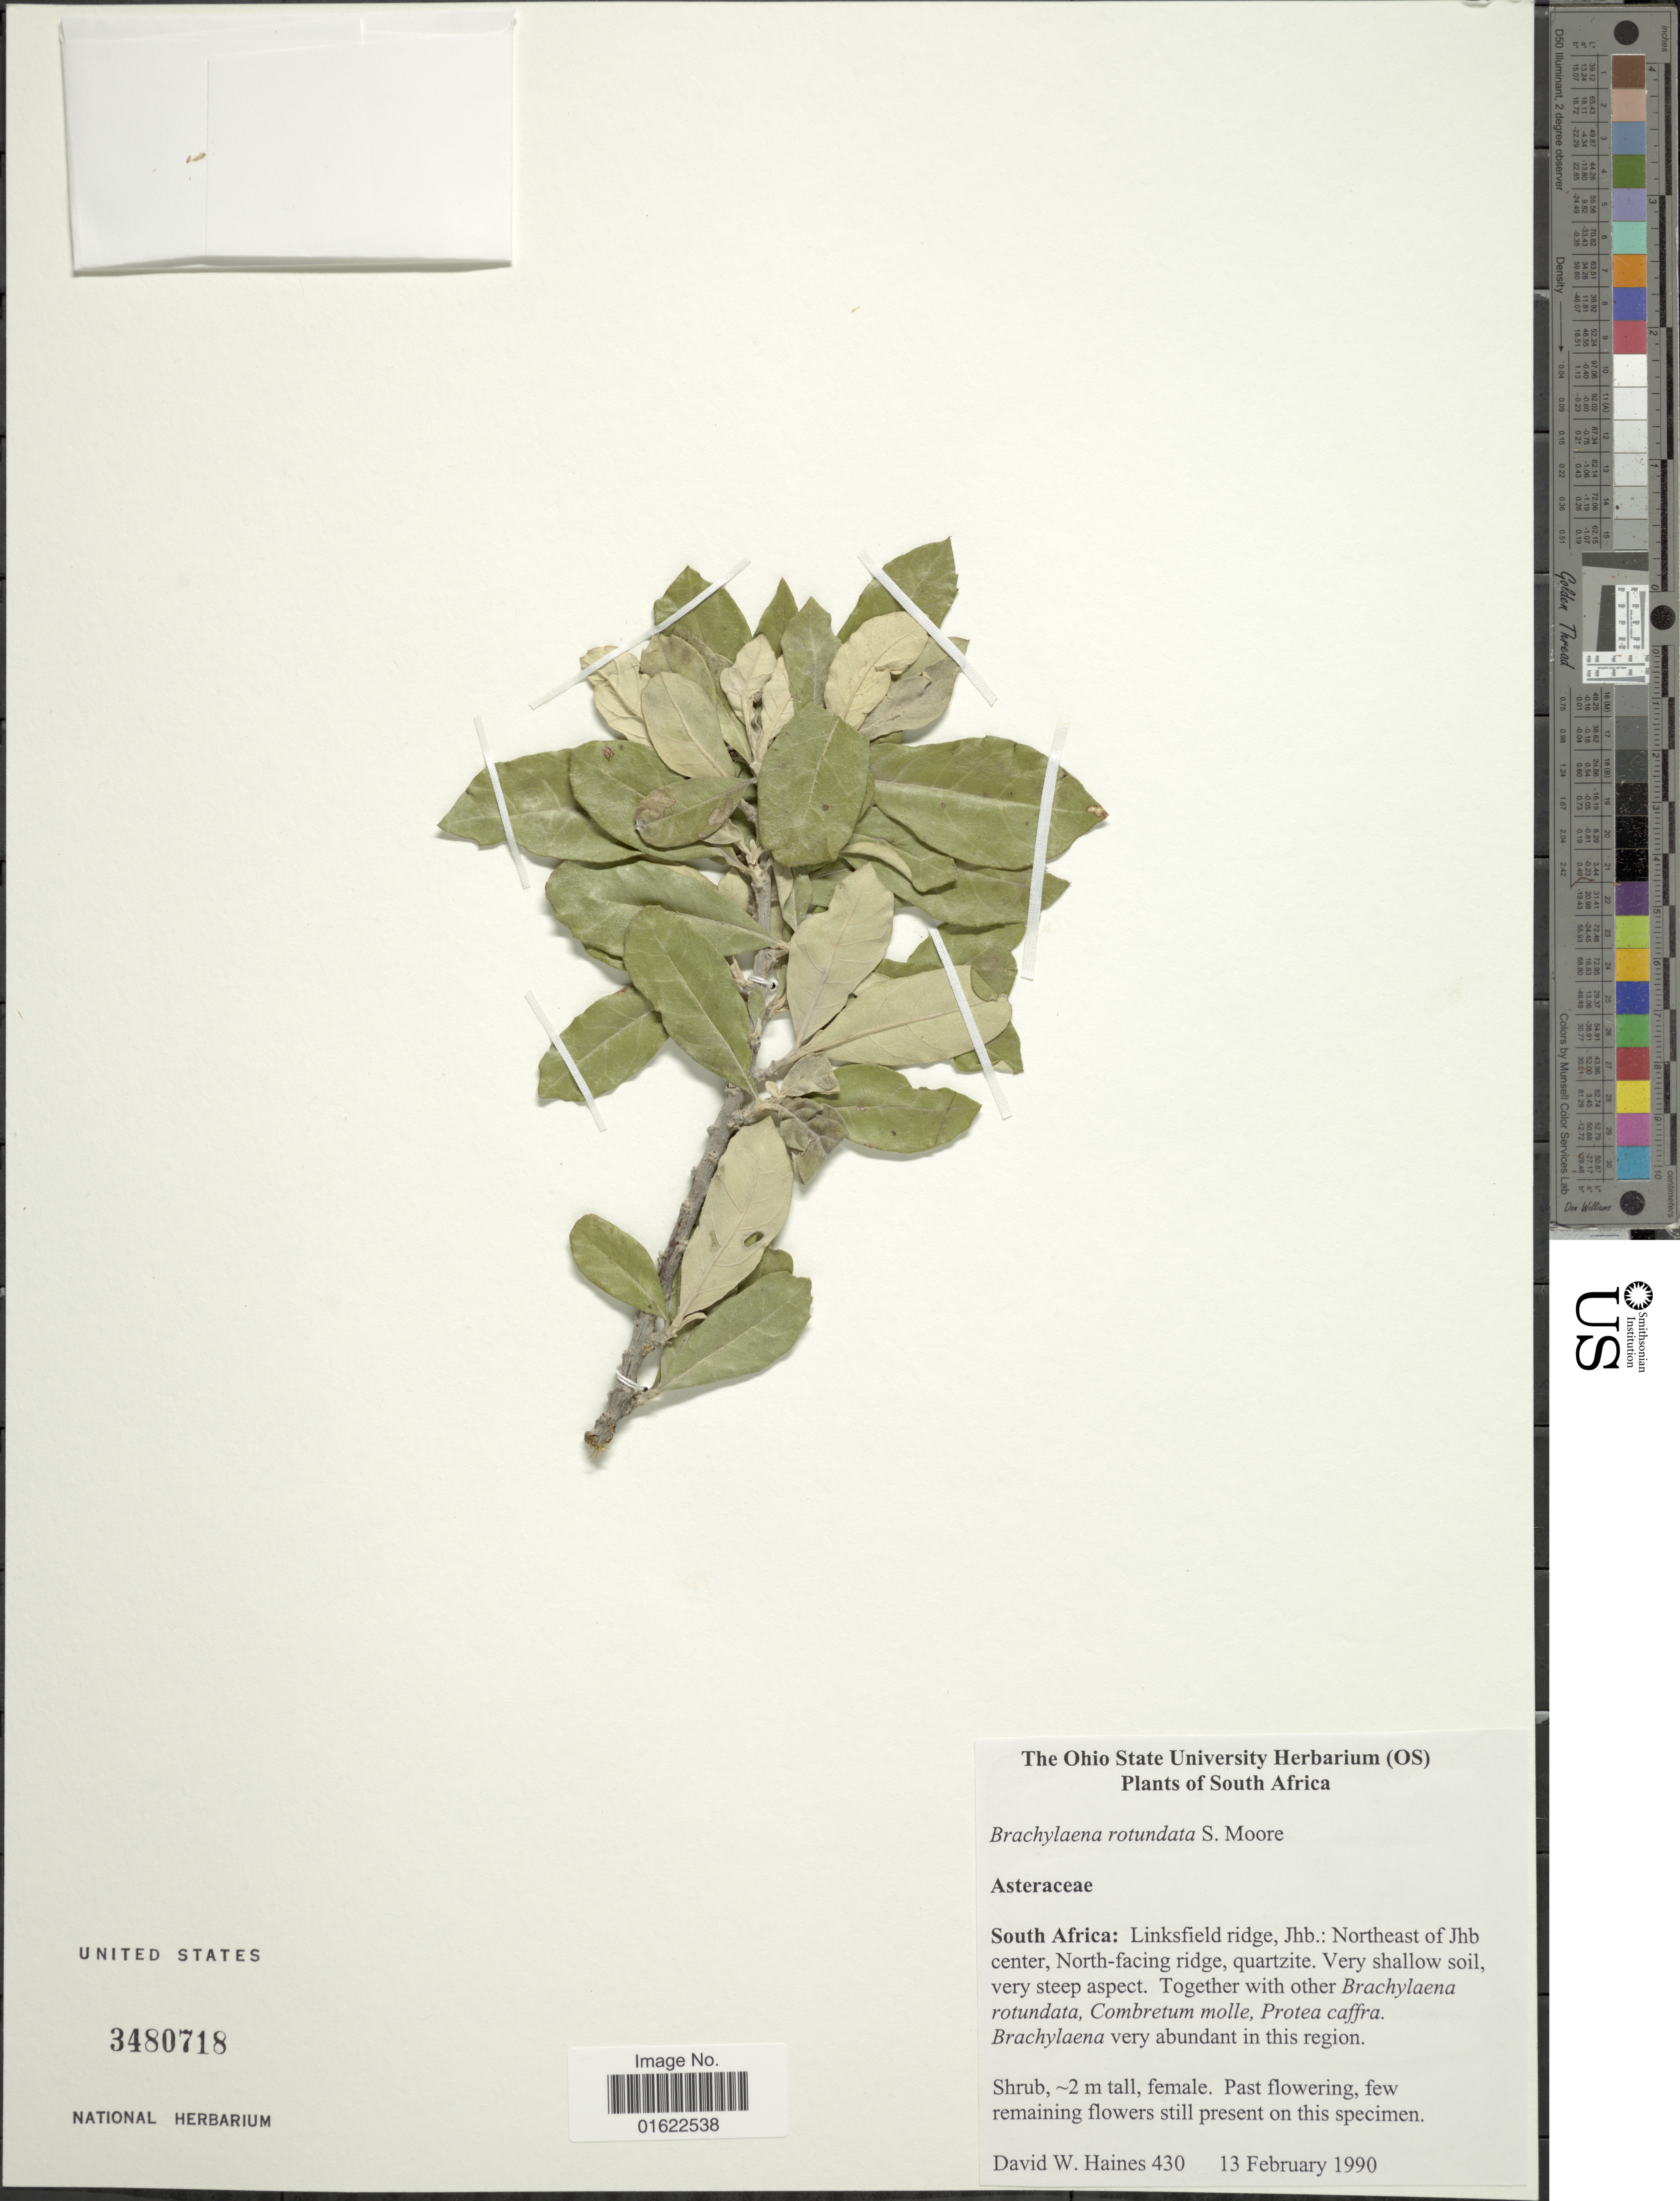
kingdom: Plantae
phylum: Tracheophyta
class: Magnoliopsida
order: Asterales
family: Asteraceae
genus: Brachylaena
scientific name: Brachylaena rotundata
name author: S. Moore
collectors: D. Haines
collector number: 430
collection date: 1990-02-13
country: South Africa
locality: Linksfield ridge, Jhb: Northeast of Jhb center, North-facing ridge, quartzite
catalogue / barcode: US 3480718